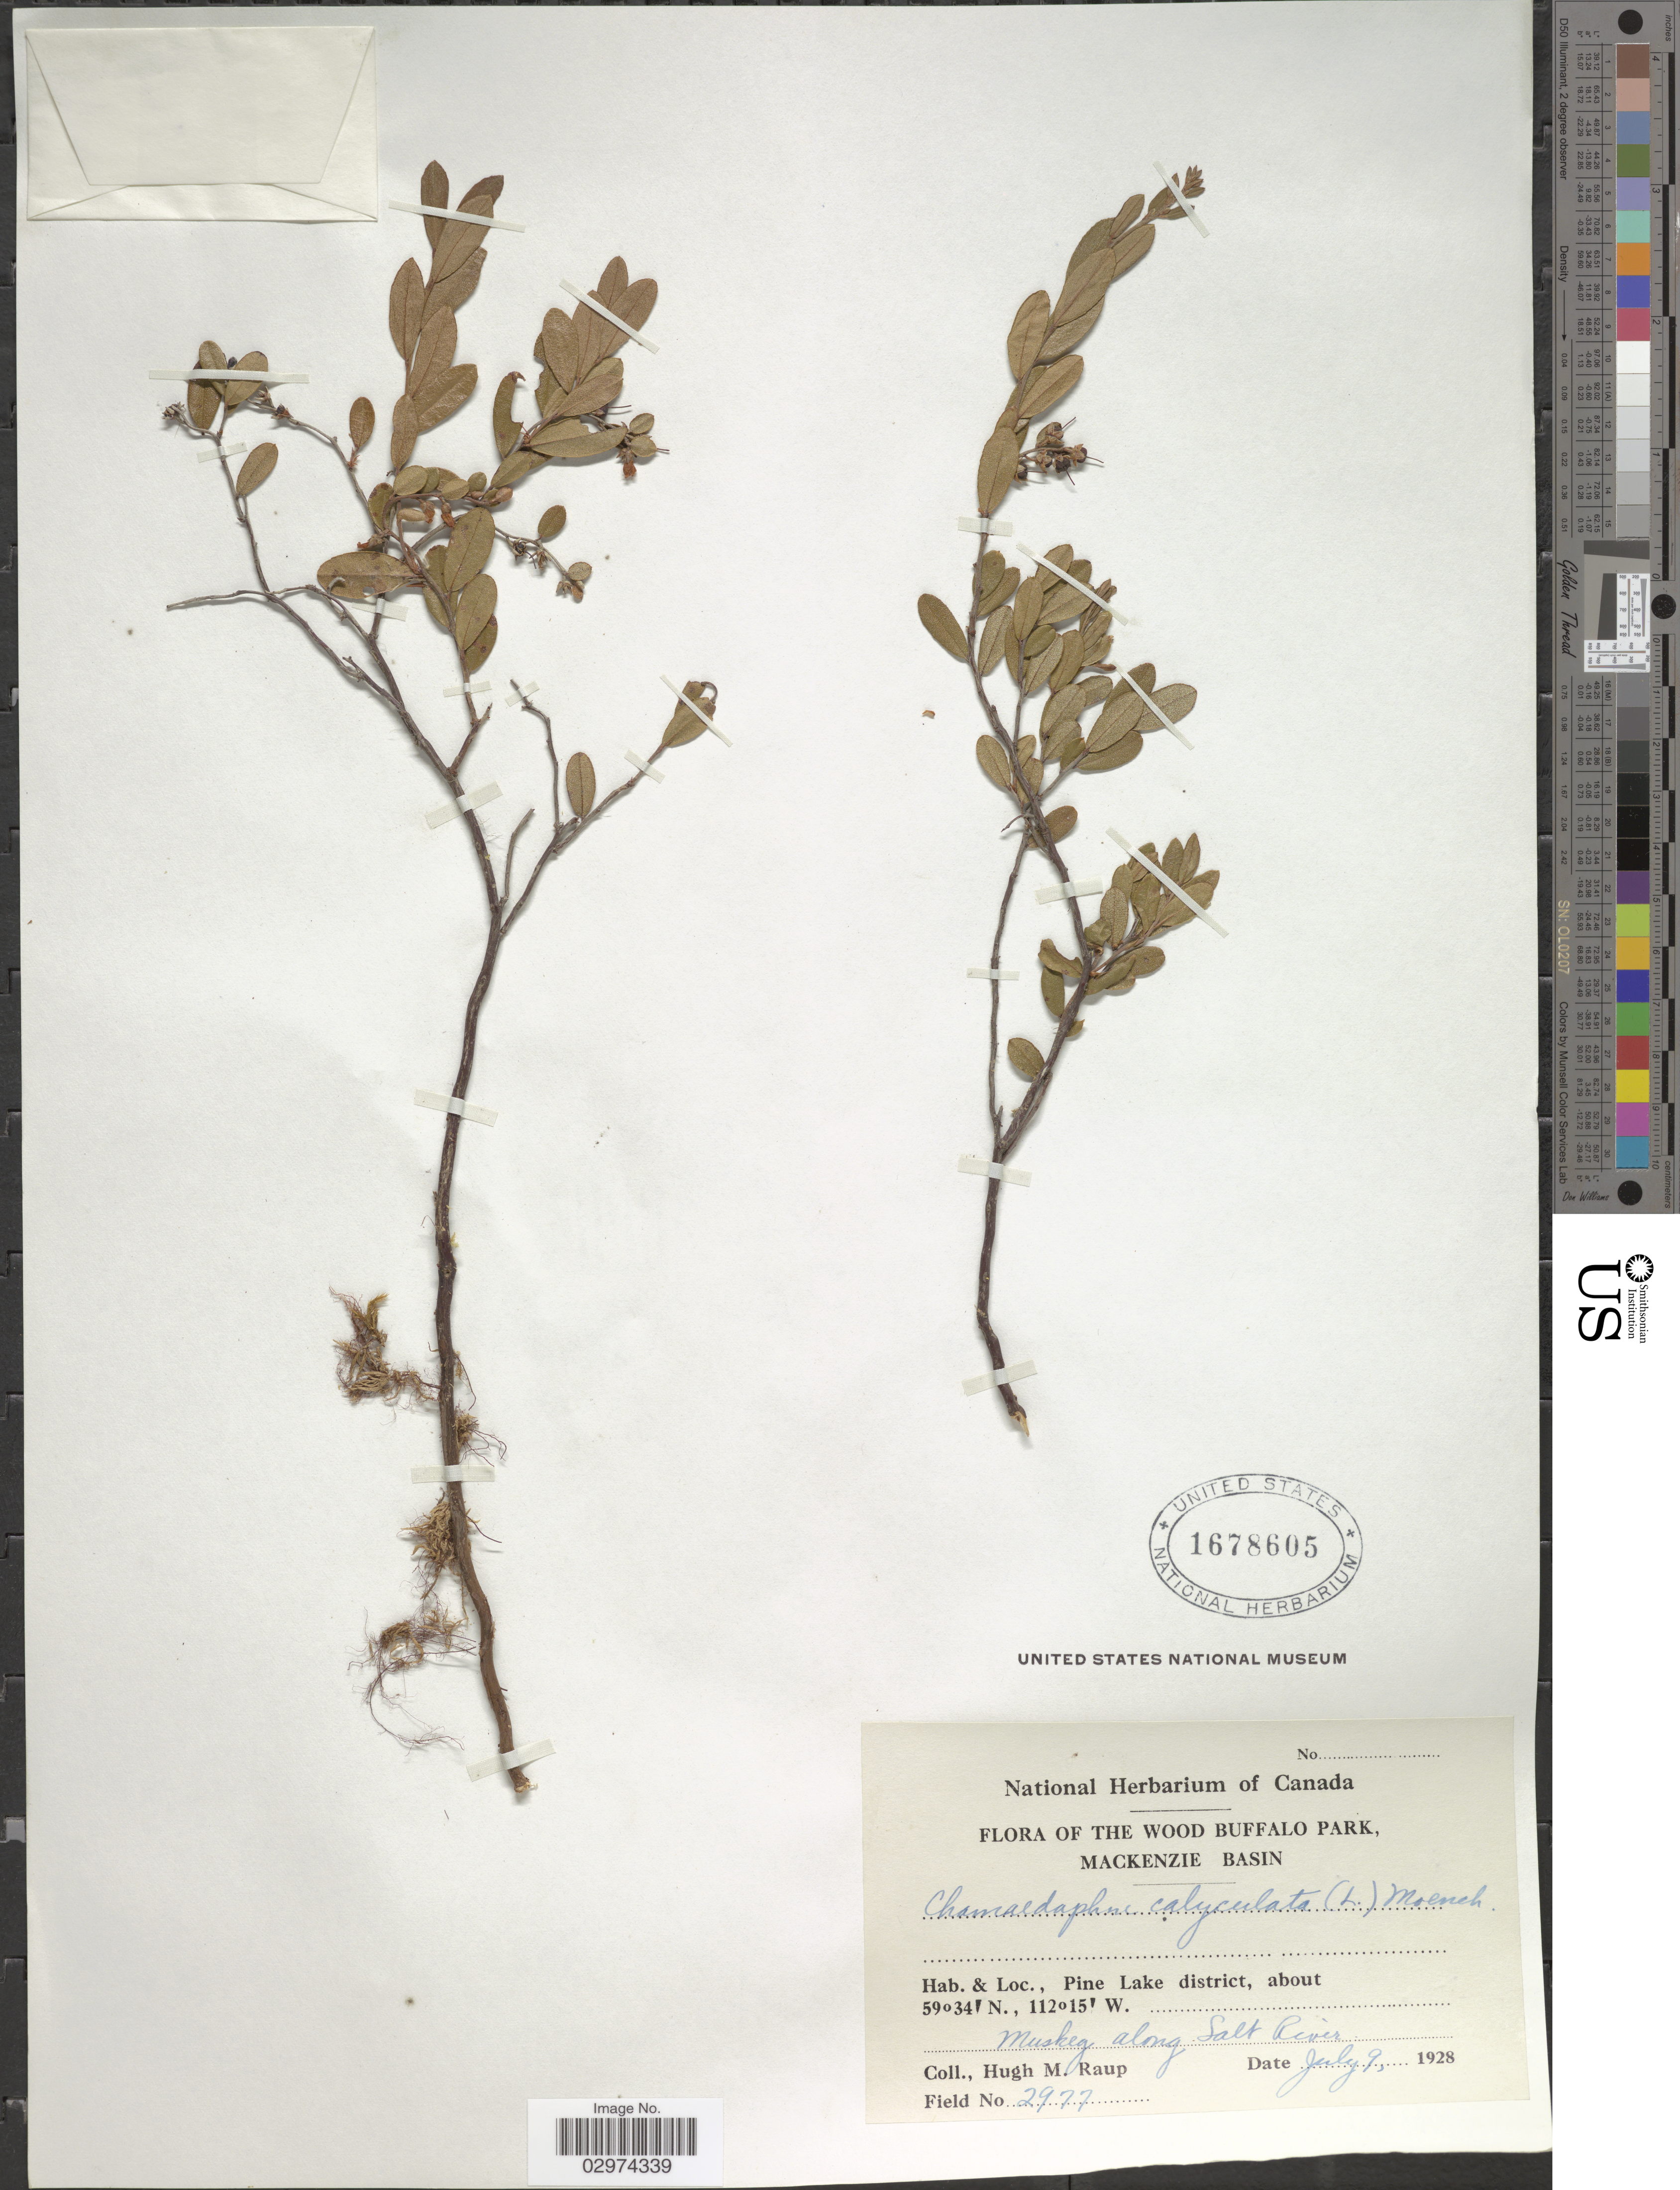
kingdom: Plantae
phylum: Tracheophyta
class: Magnoliopsida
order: Ericales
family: Ericaceae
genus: Chamaedaphne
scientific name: Chamaedaphne calyculata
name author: (L.) Moench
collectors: H. Raup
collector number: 2977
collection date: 1928-07-09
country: Canada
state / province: Alberta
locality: Wood Buffalo Park, Mackenzie Basin. Pine Lake district. Muskeg along Salt River.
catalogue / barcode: US 1678605